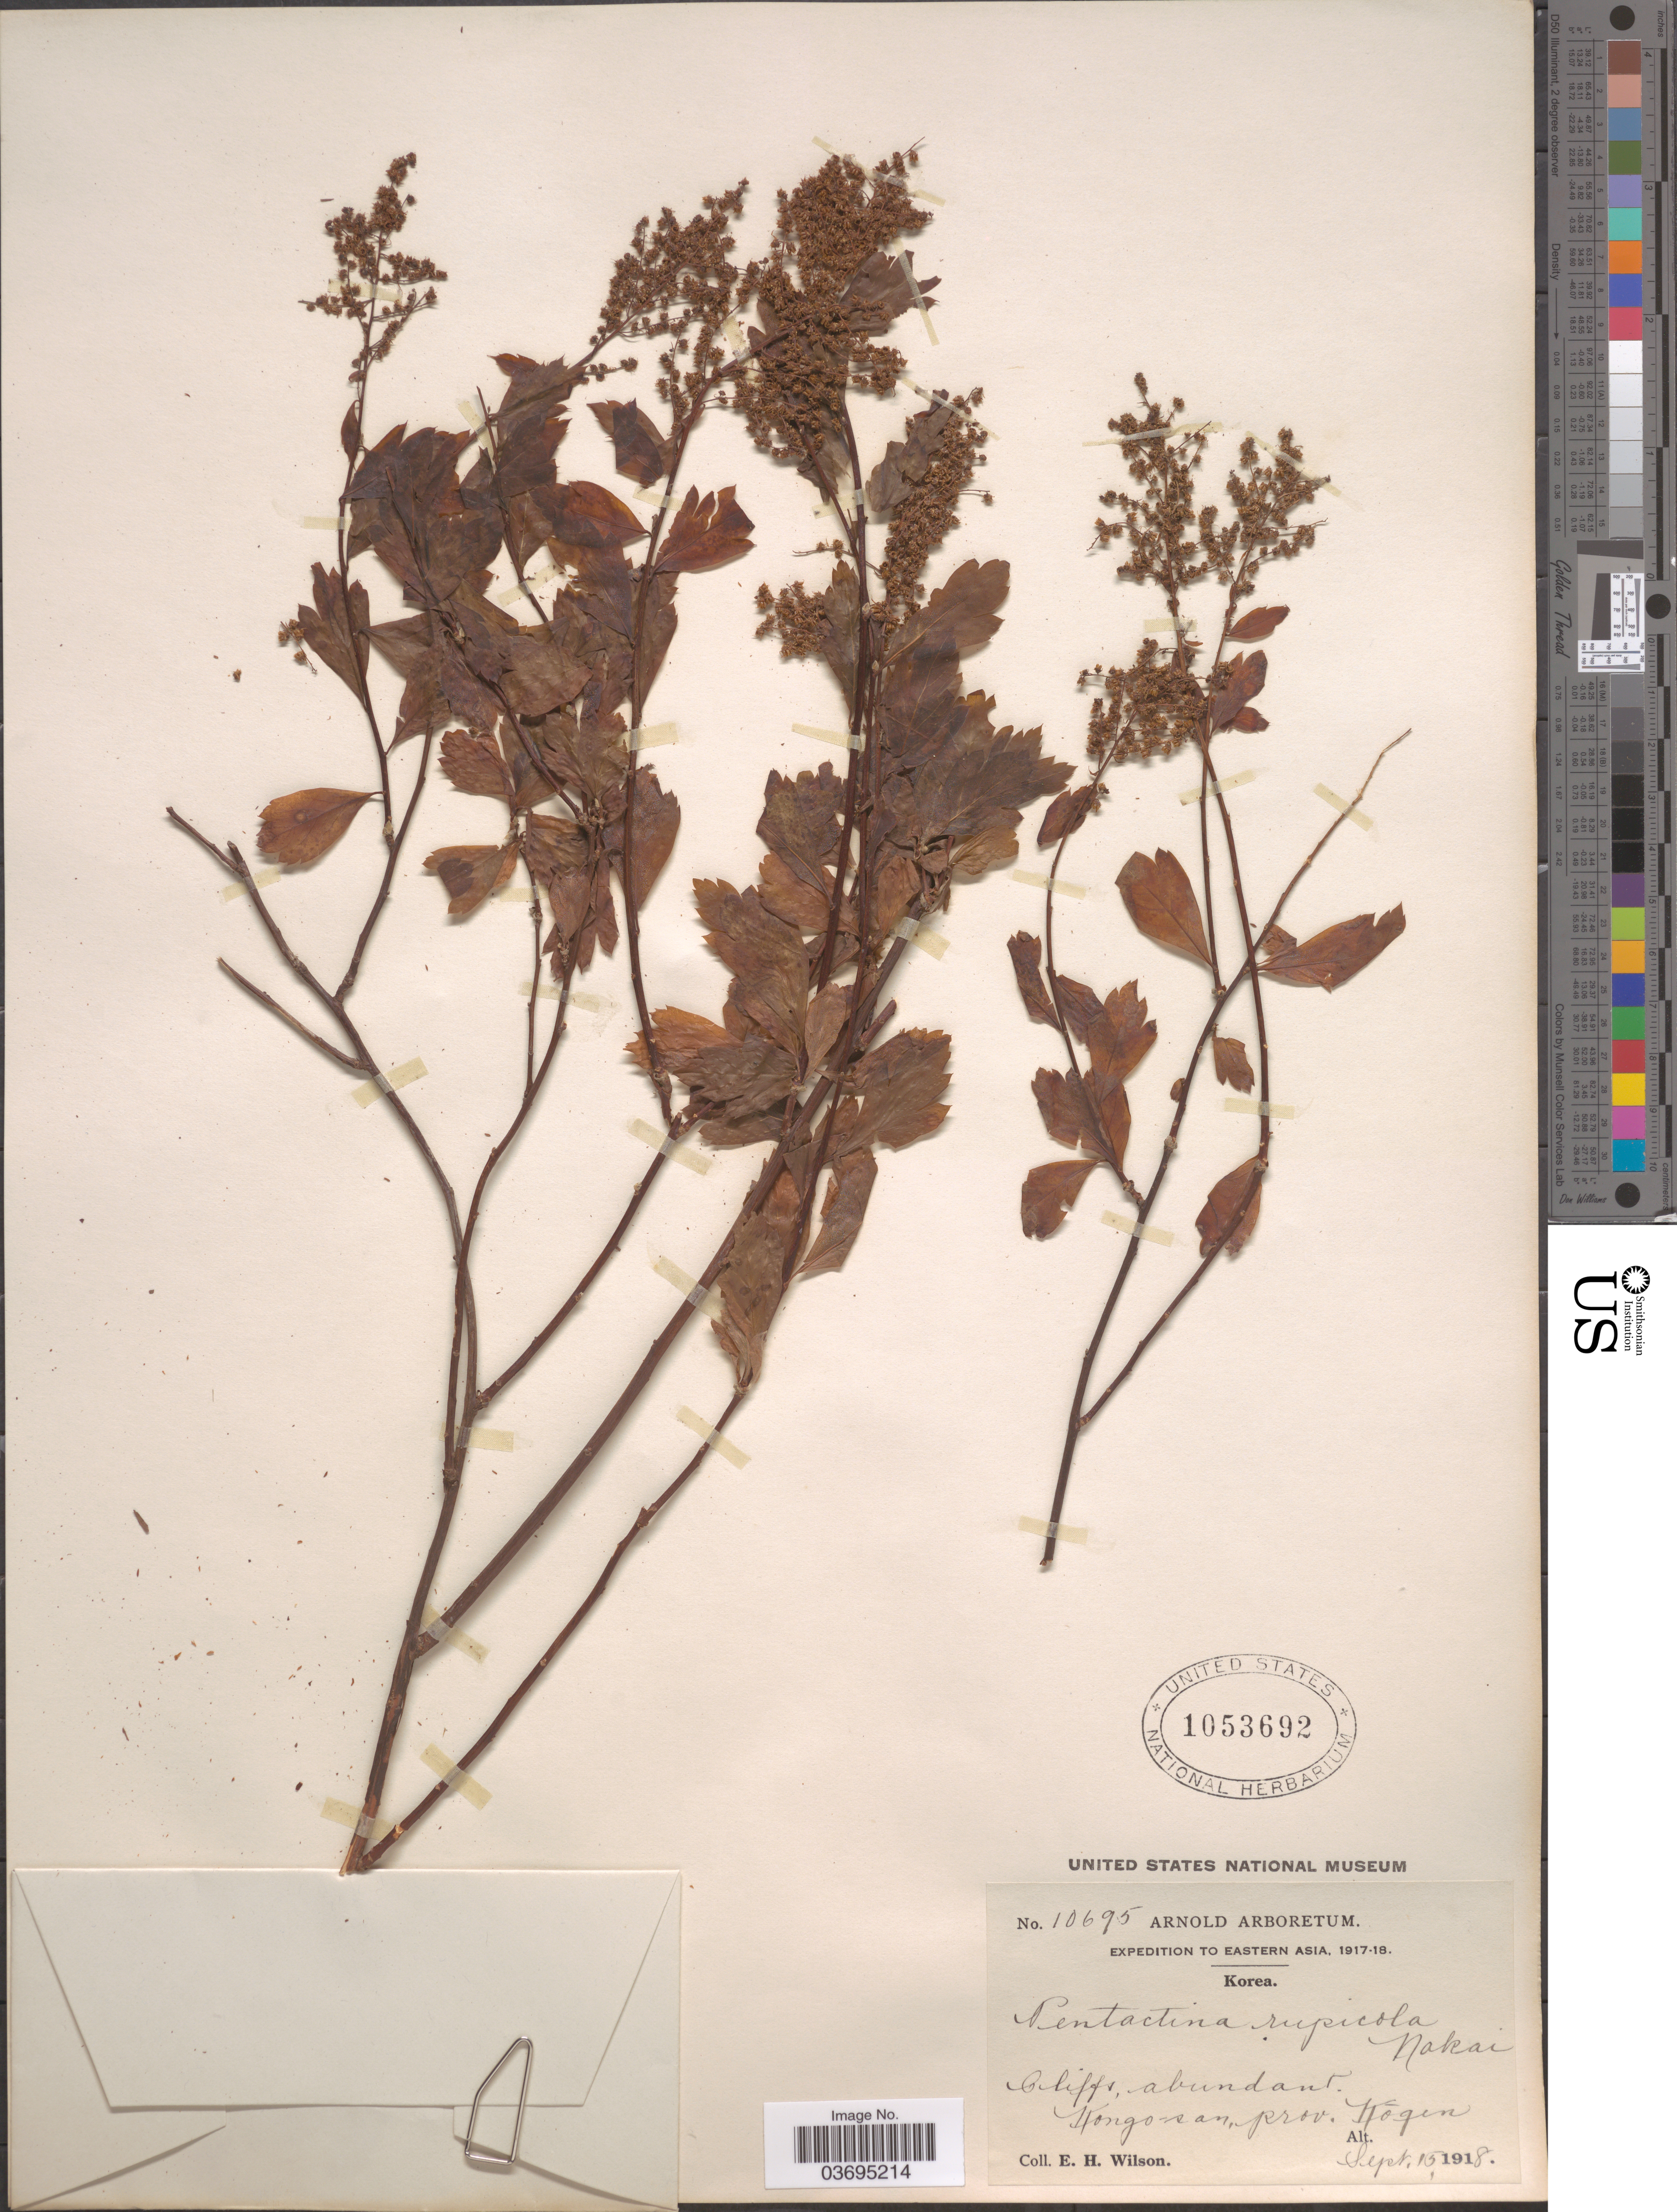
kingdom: Plantae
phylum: Tracheophyta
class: Magnoliopsida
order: Rosales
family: Rosaceae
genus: Pentactina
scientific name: Pentactina rupicola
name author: Nakai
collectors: E. Wilson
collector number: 10695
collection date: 1918-09-15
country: North Korea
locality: Eastern Asia. Kongo-san, prov. Kōgen.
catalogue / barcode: US 1053692